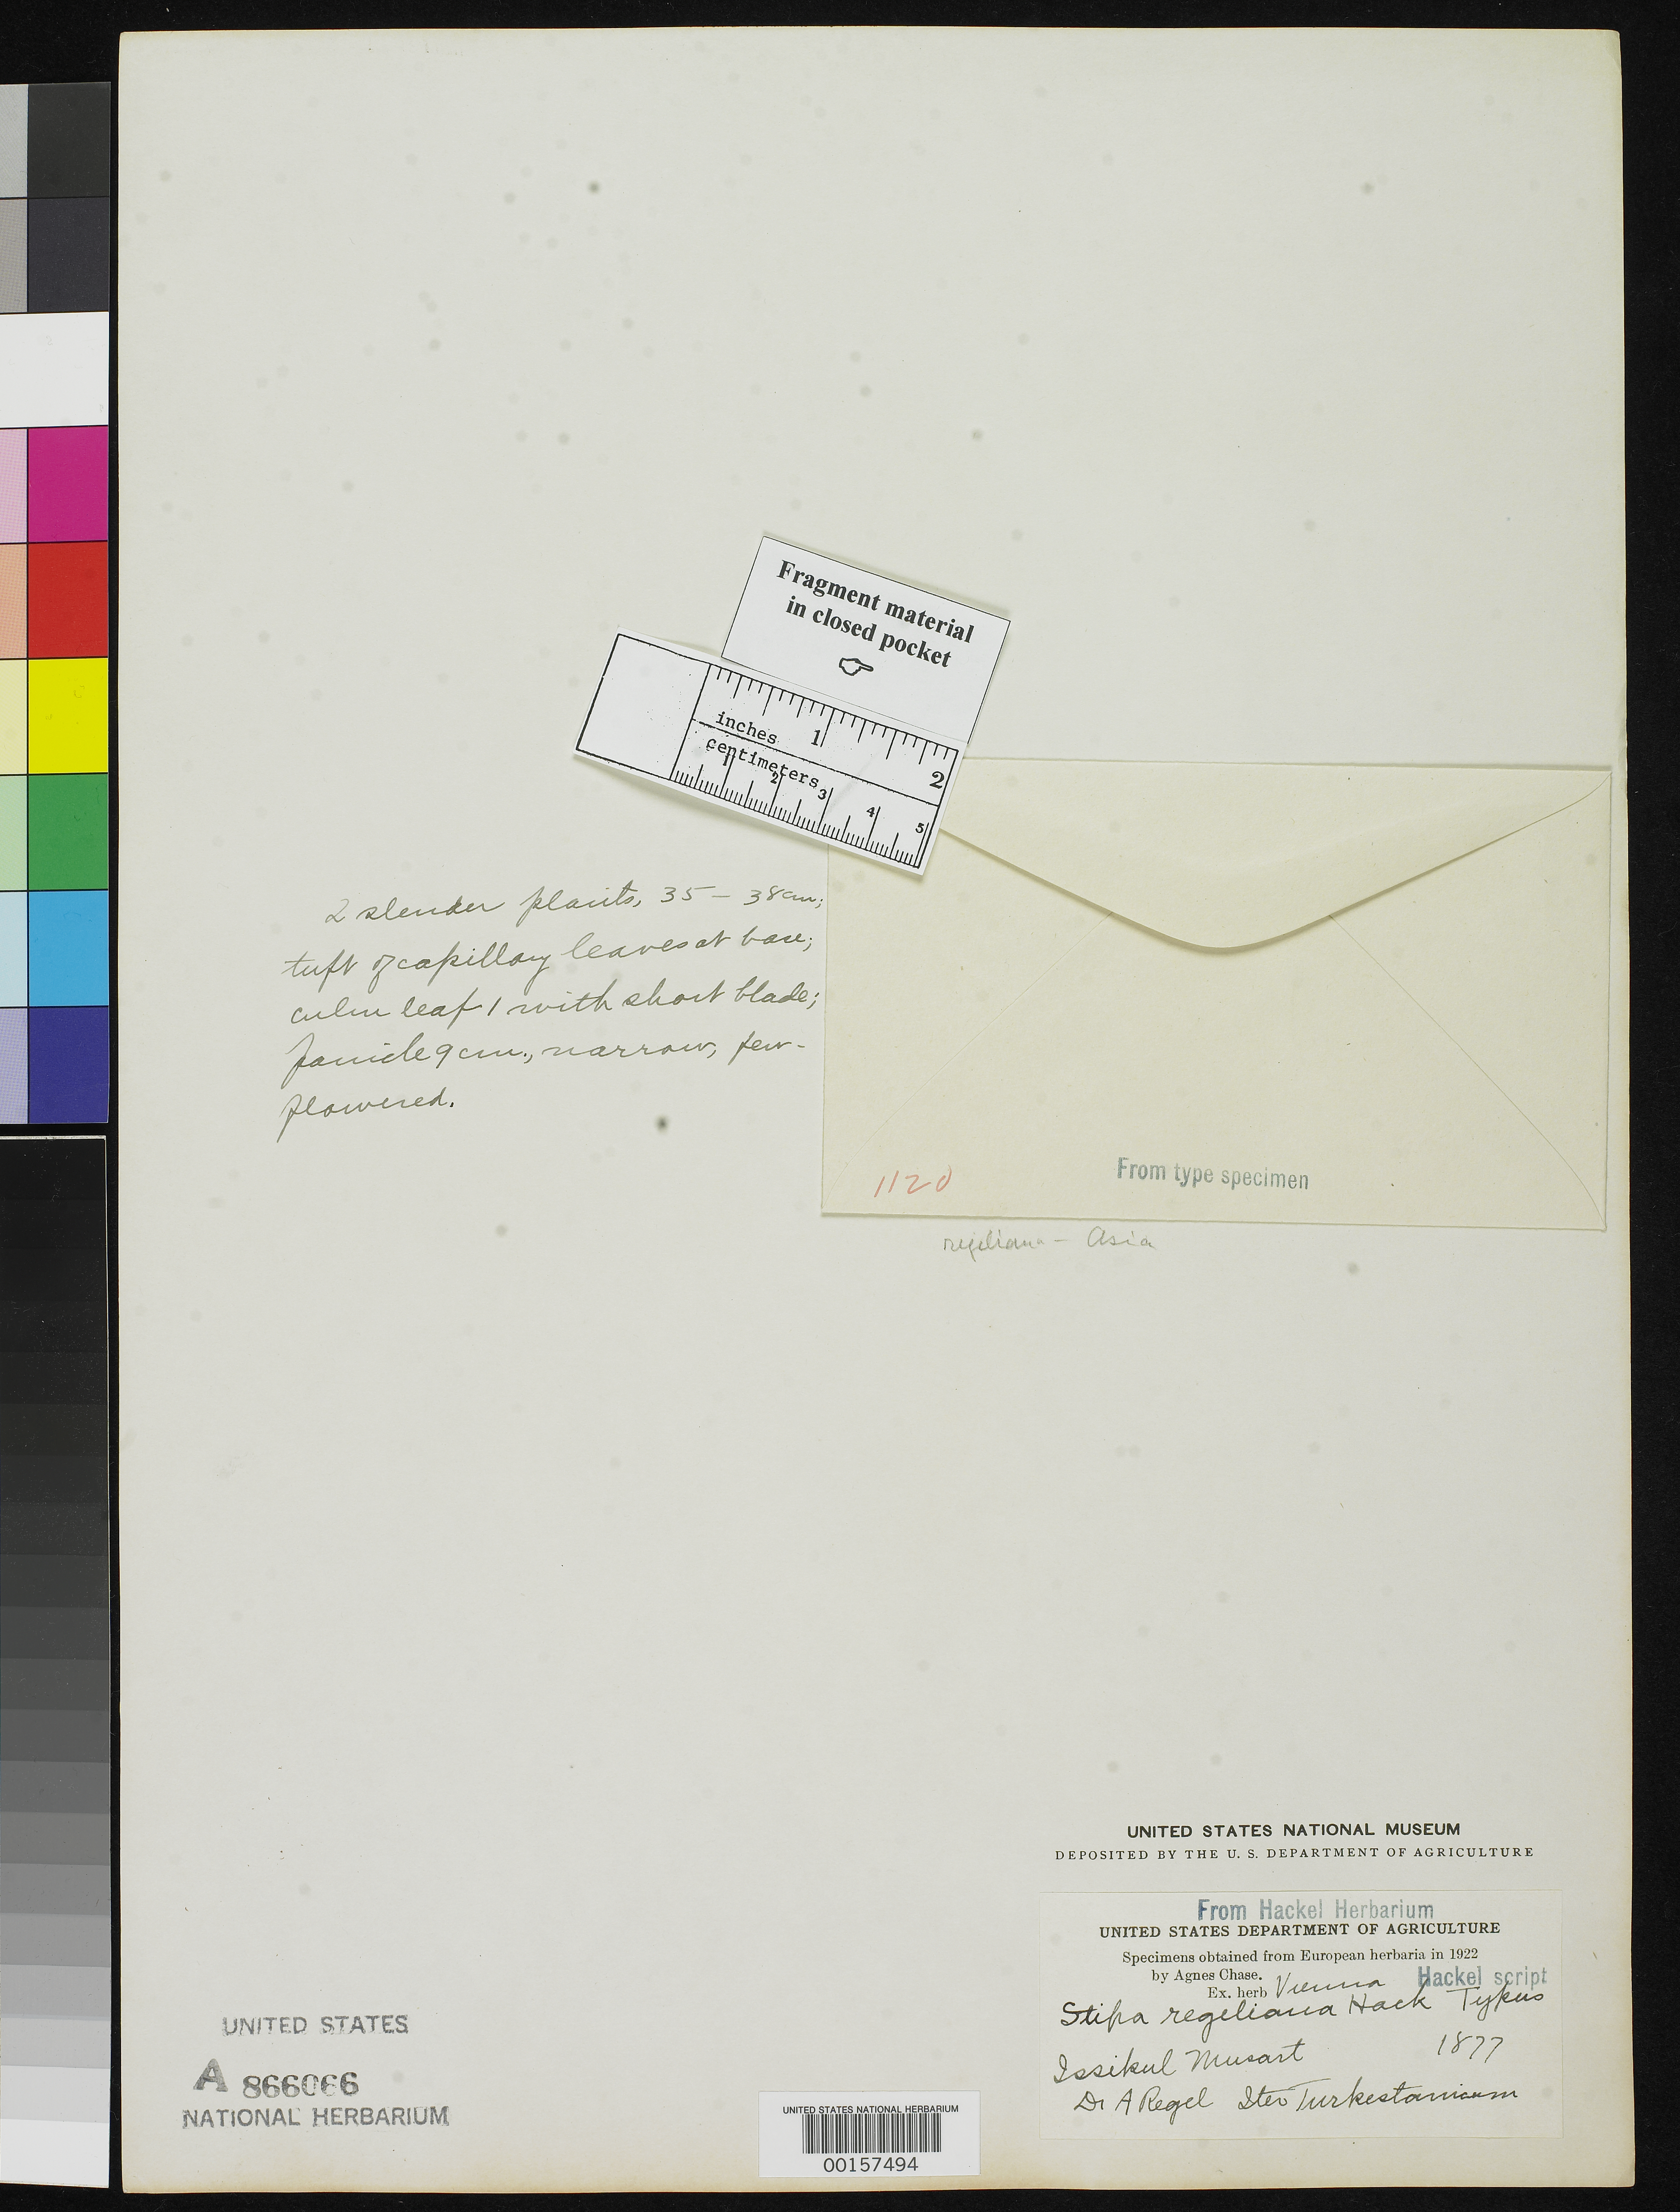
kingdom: Plantae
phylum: Tracheophyta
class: Liliopsida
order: Poales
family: Poaceae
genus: Stipa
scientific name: Stipa regeliana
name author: Hack.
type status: Type Fragment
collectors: A. Regel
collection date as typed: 1877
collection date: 1877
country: Kyrgyzstan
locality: Issikul Musart.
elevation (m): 2134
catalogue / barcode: US 866066A